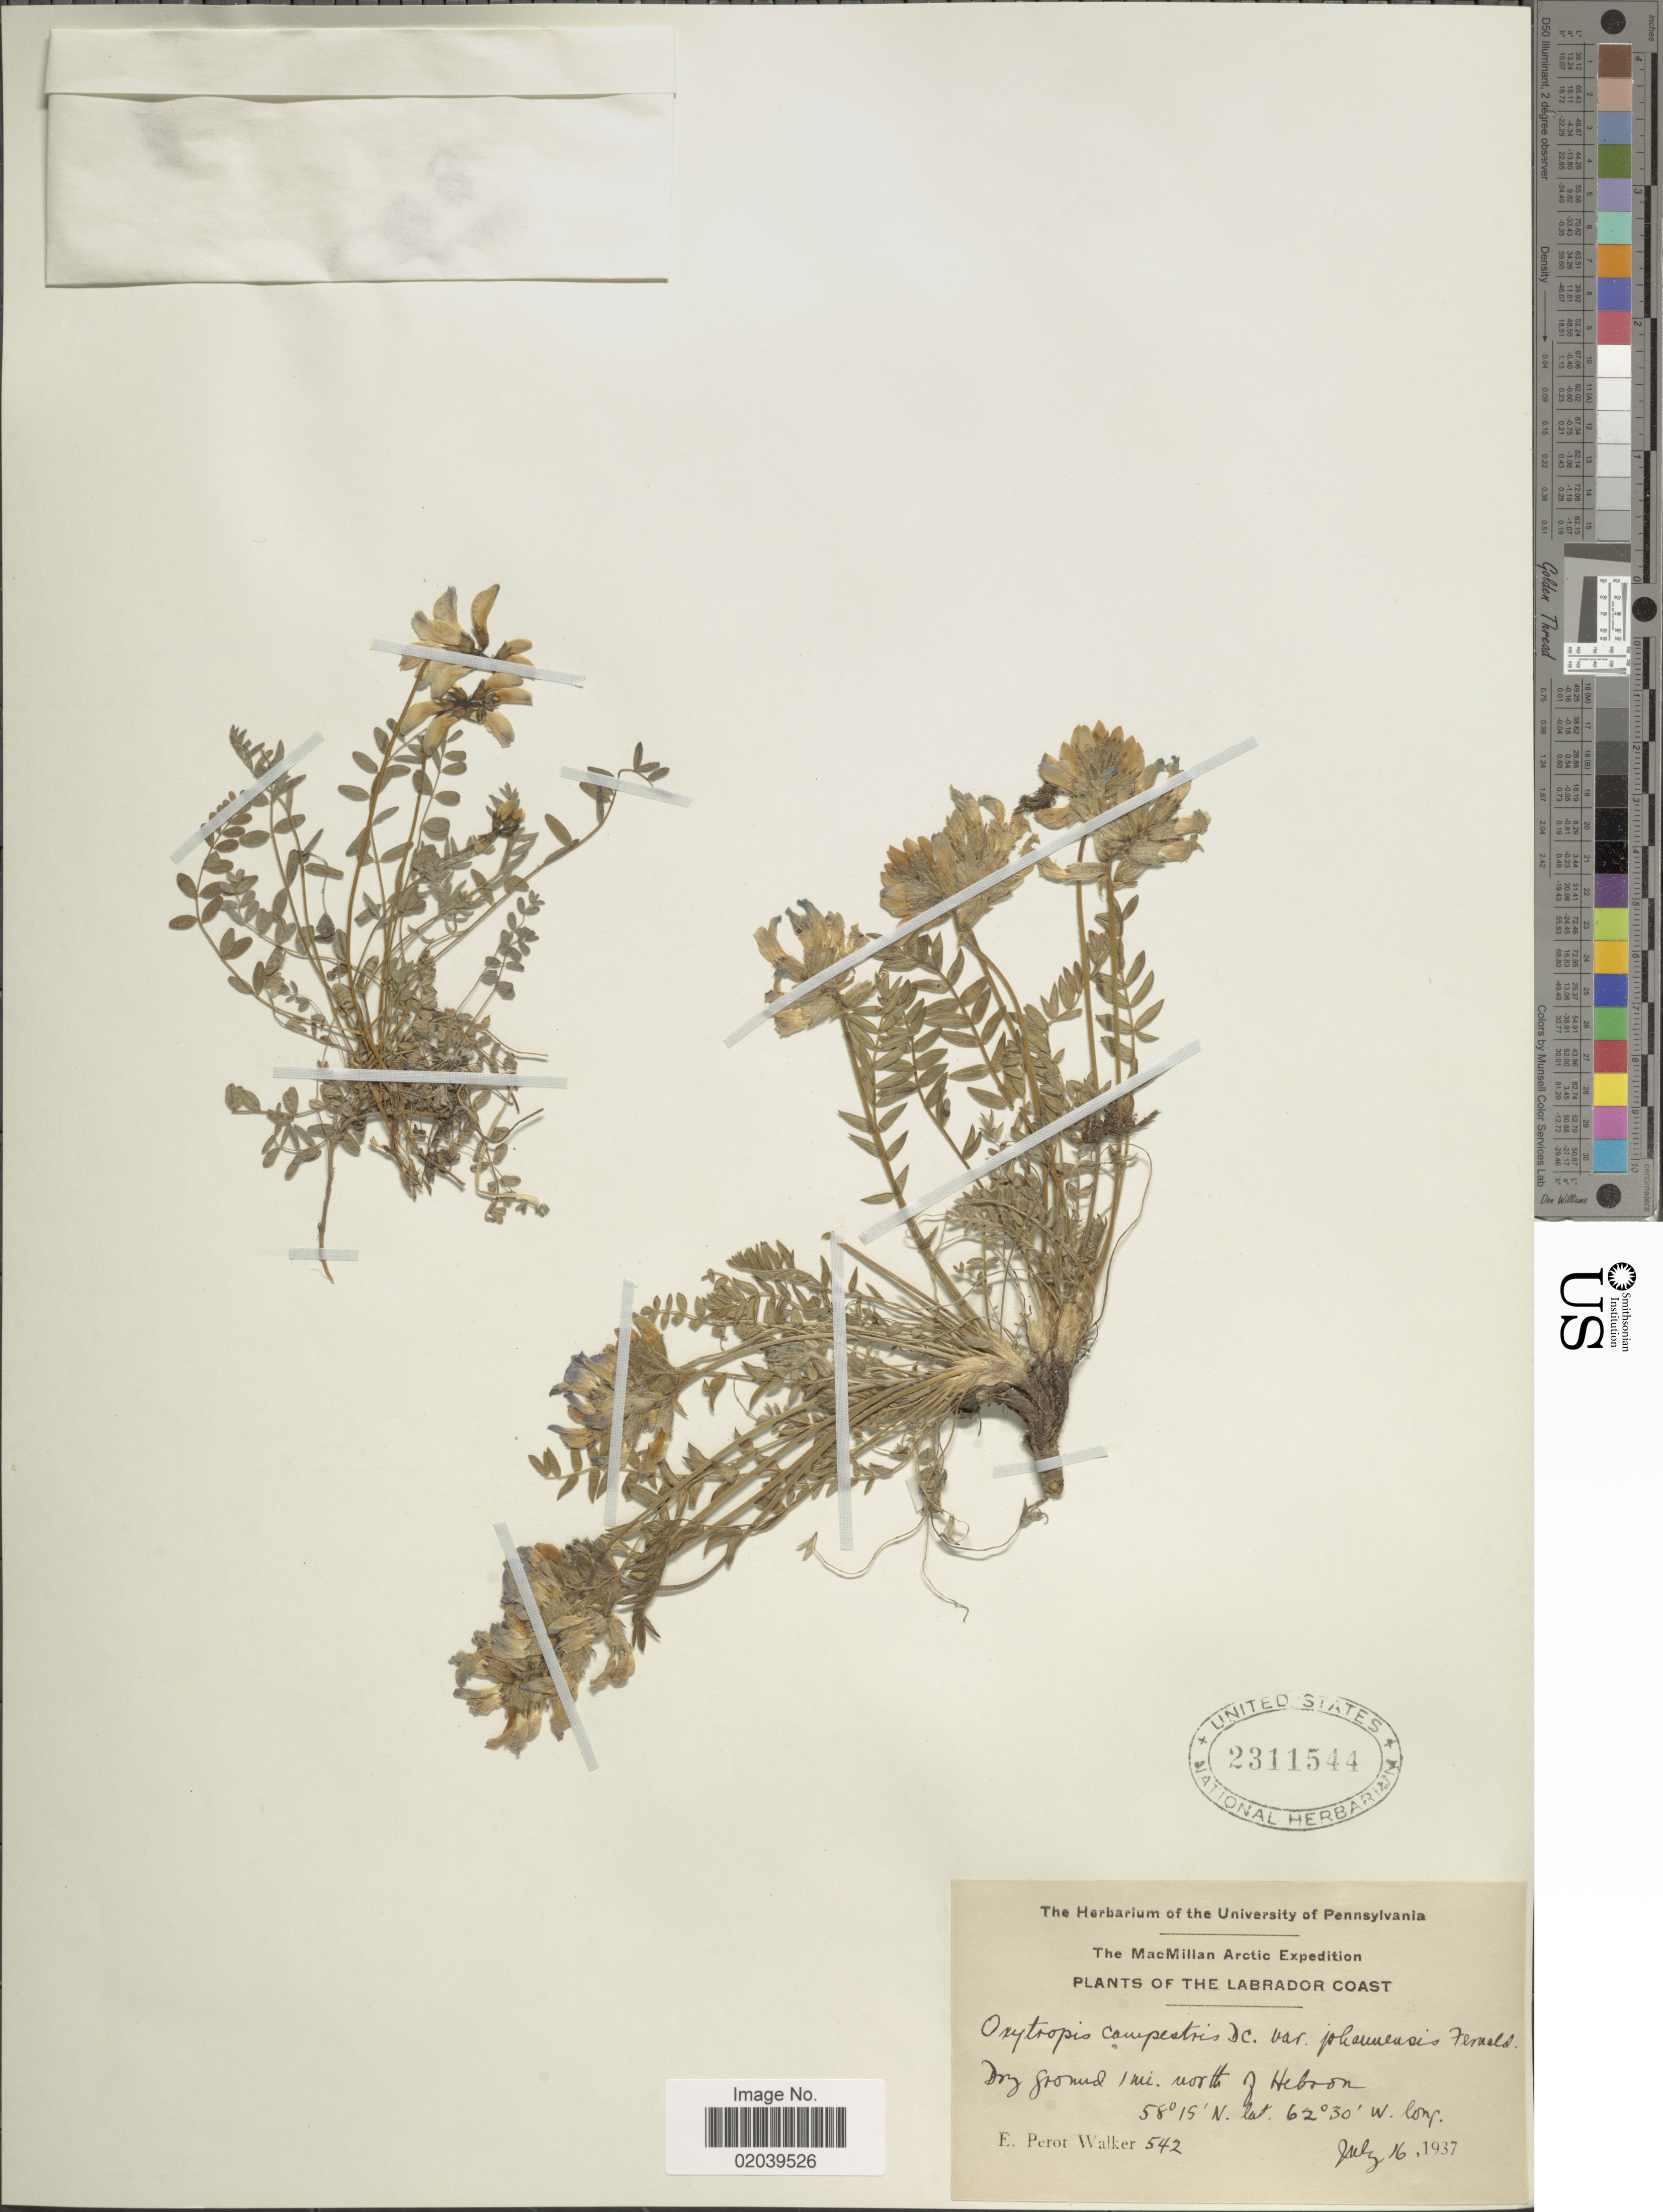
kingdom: Plantae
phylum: Tracheophyta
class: Magnoliopsida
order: Fabales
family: Fabaceae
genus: Oxytropis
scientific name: Oxytropis campestris var. johannensis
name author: Fernald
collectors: E. P. Walker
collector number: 542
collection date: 1937-07-16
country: Canada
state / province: Newfoundland and Labrador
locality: The MacMillan Arctic, The Labrador Coast, ½ mi. north of Hebron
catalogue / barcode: US 2311544